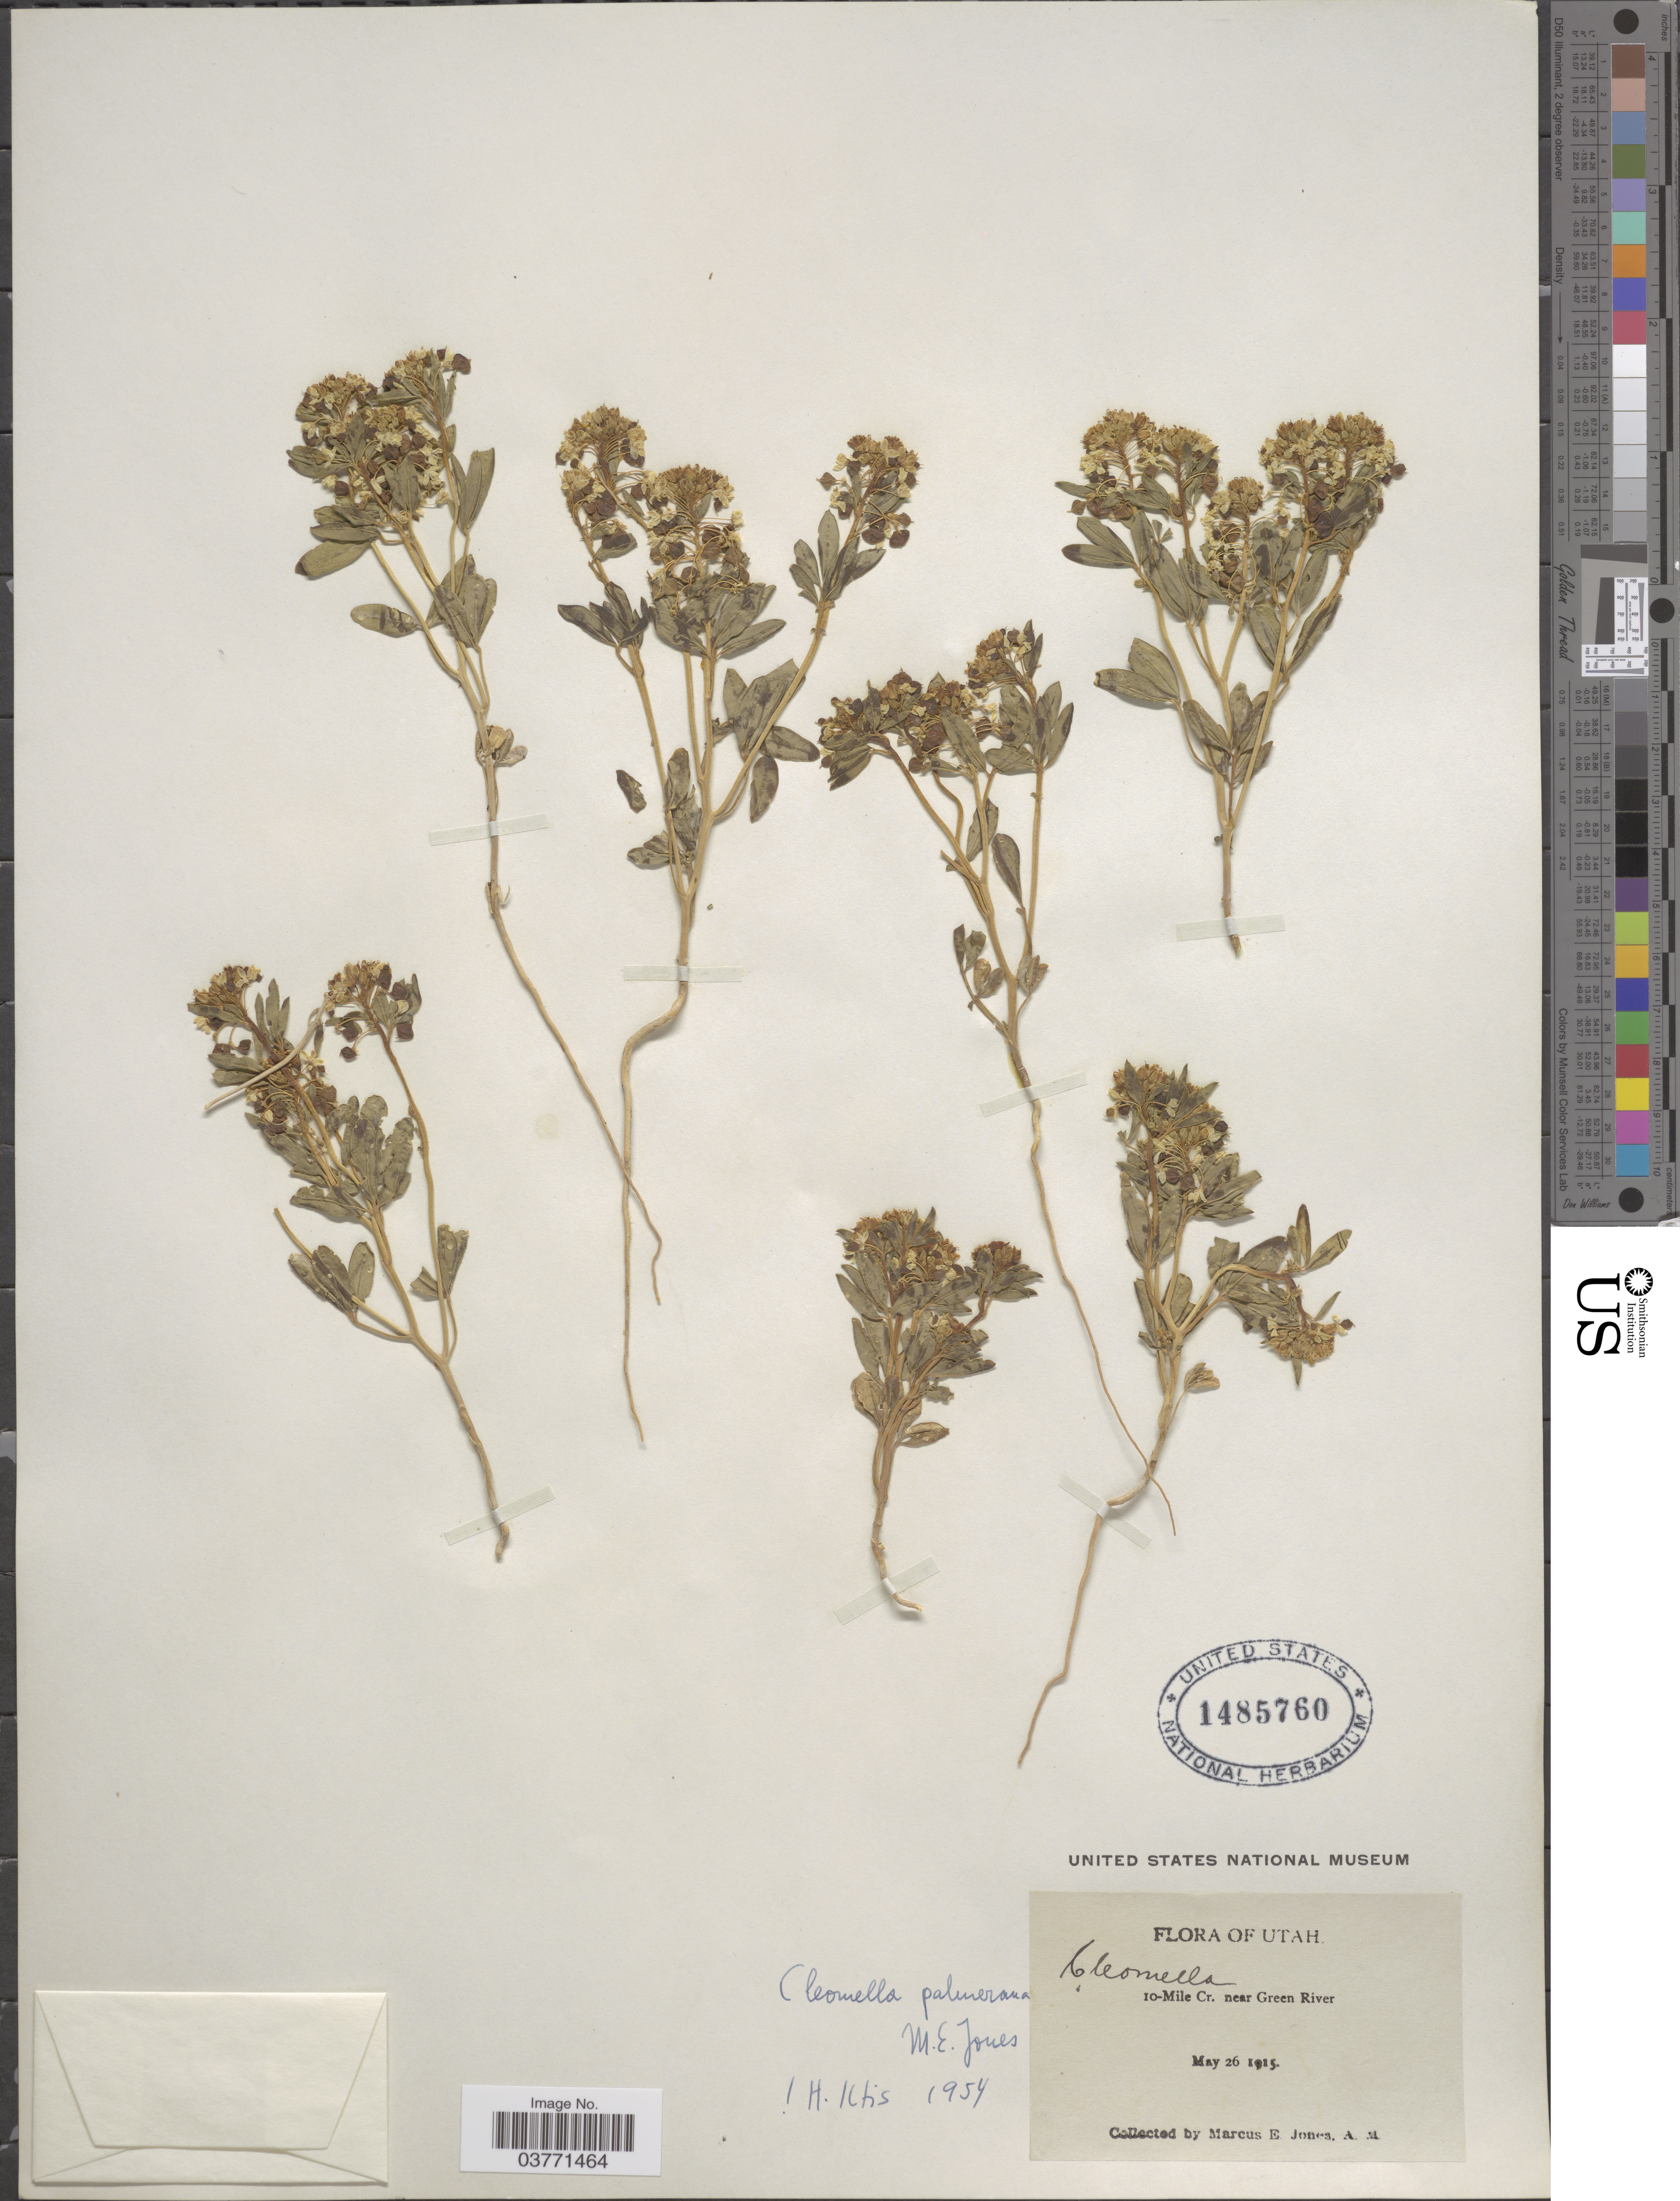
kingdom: Plantae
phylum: Tracheophyta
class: Magnoliopsida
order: Brassicales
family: Cleomaceae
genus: Cleomella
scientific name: Cleomella palmerana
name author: M.E. Jones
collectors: M. E. Jones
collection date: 1915-05-26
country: United States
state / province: Utah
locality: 10-Mile Cr. near Green River.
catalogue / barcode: US 1485760